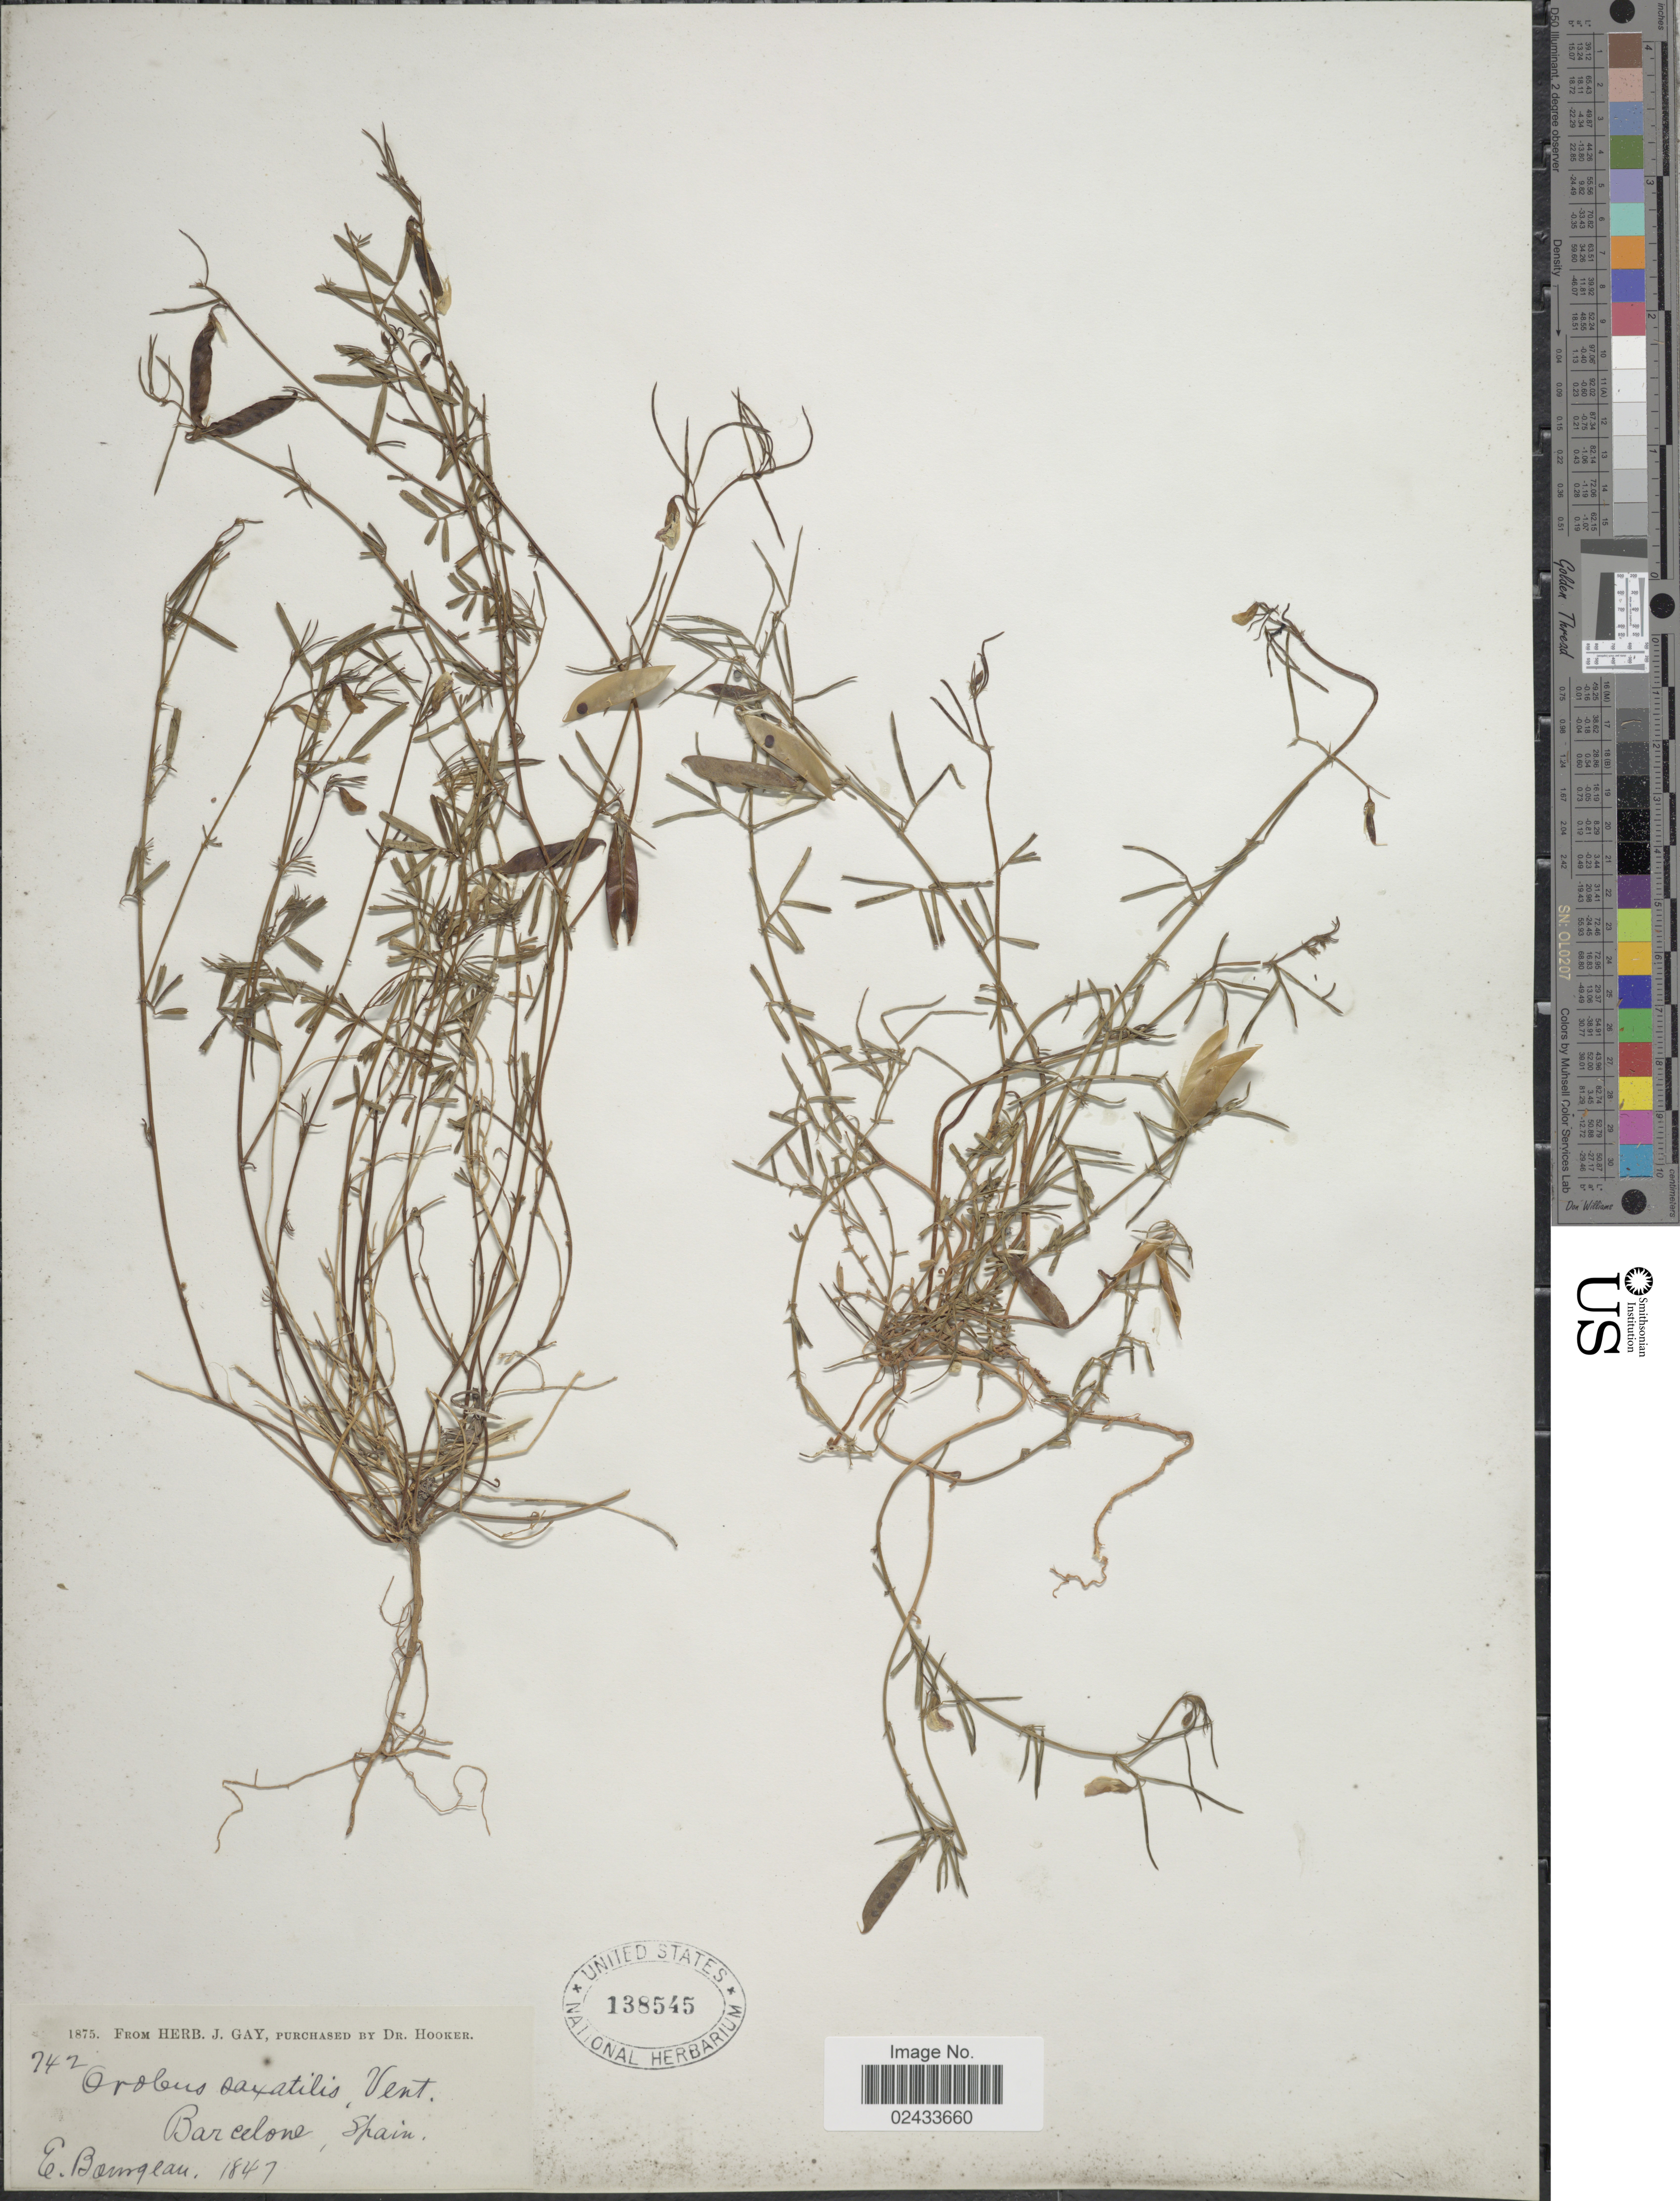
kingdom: Plantae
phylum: Tracheophyta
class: Magnoliopsida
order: Fabales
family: Fabaceae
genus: Lathyrus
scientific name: Lathyrus saxatilis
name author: (Vent.) Vis.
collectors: E. Bourgeau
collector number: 742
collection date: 1847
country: Spain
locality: Barcelone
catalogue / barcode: US 138545